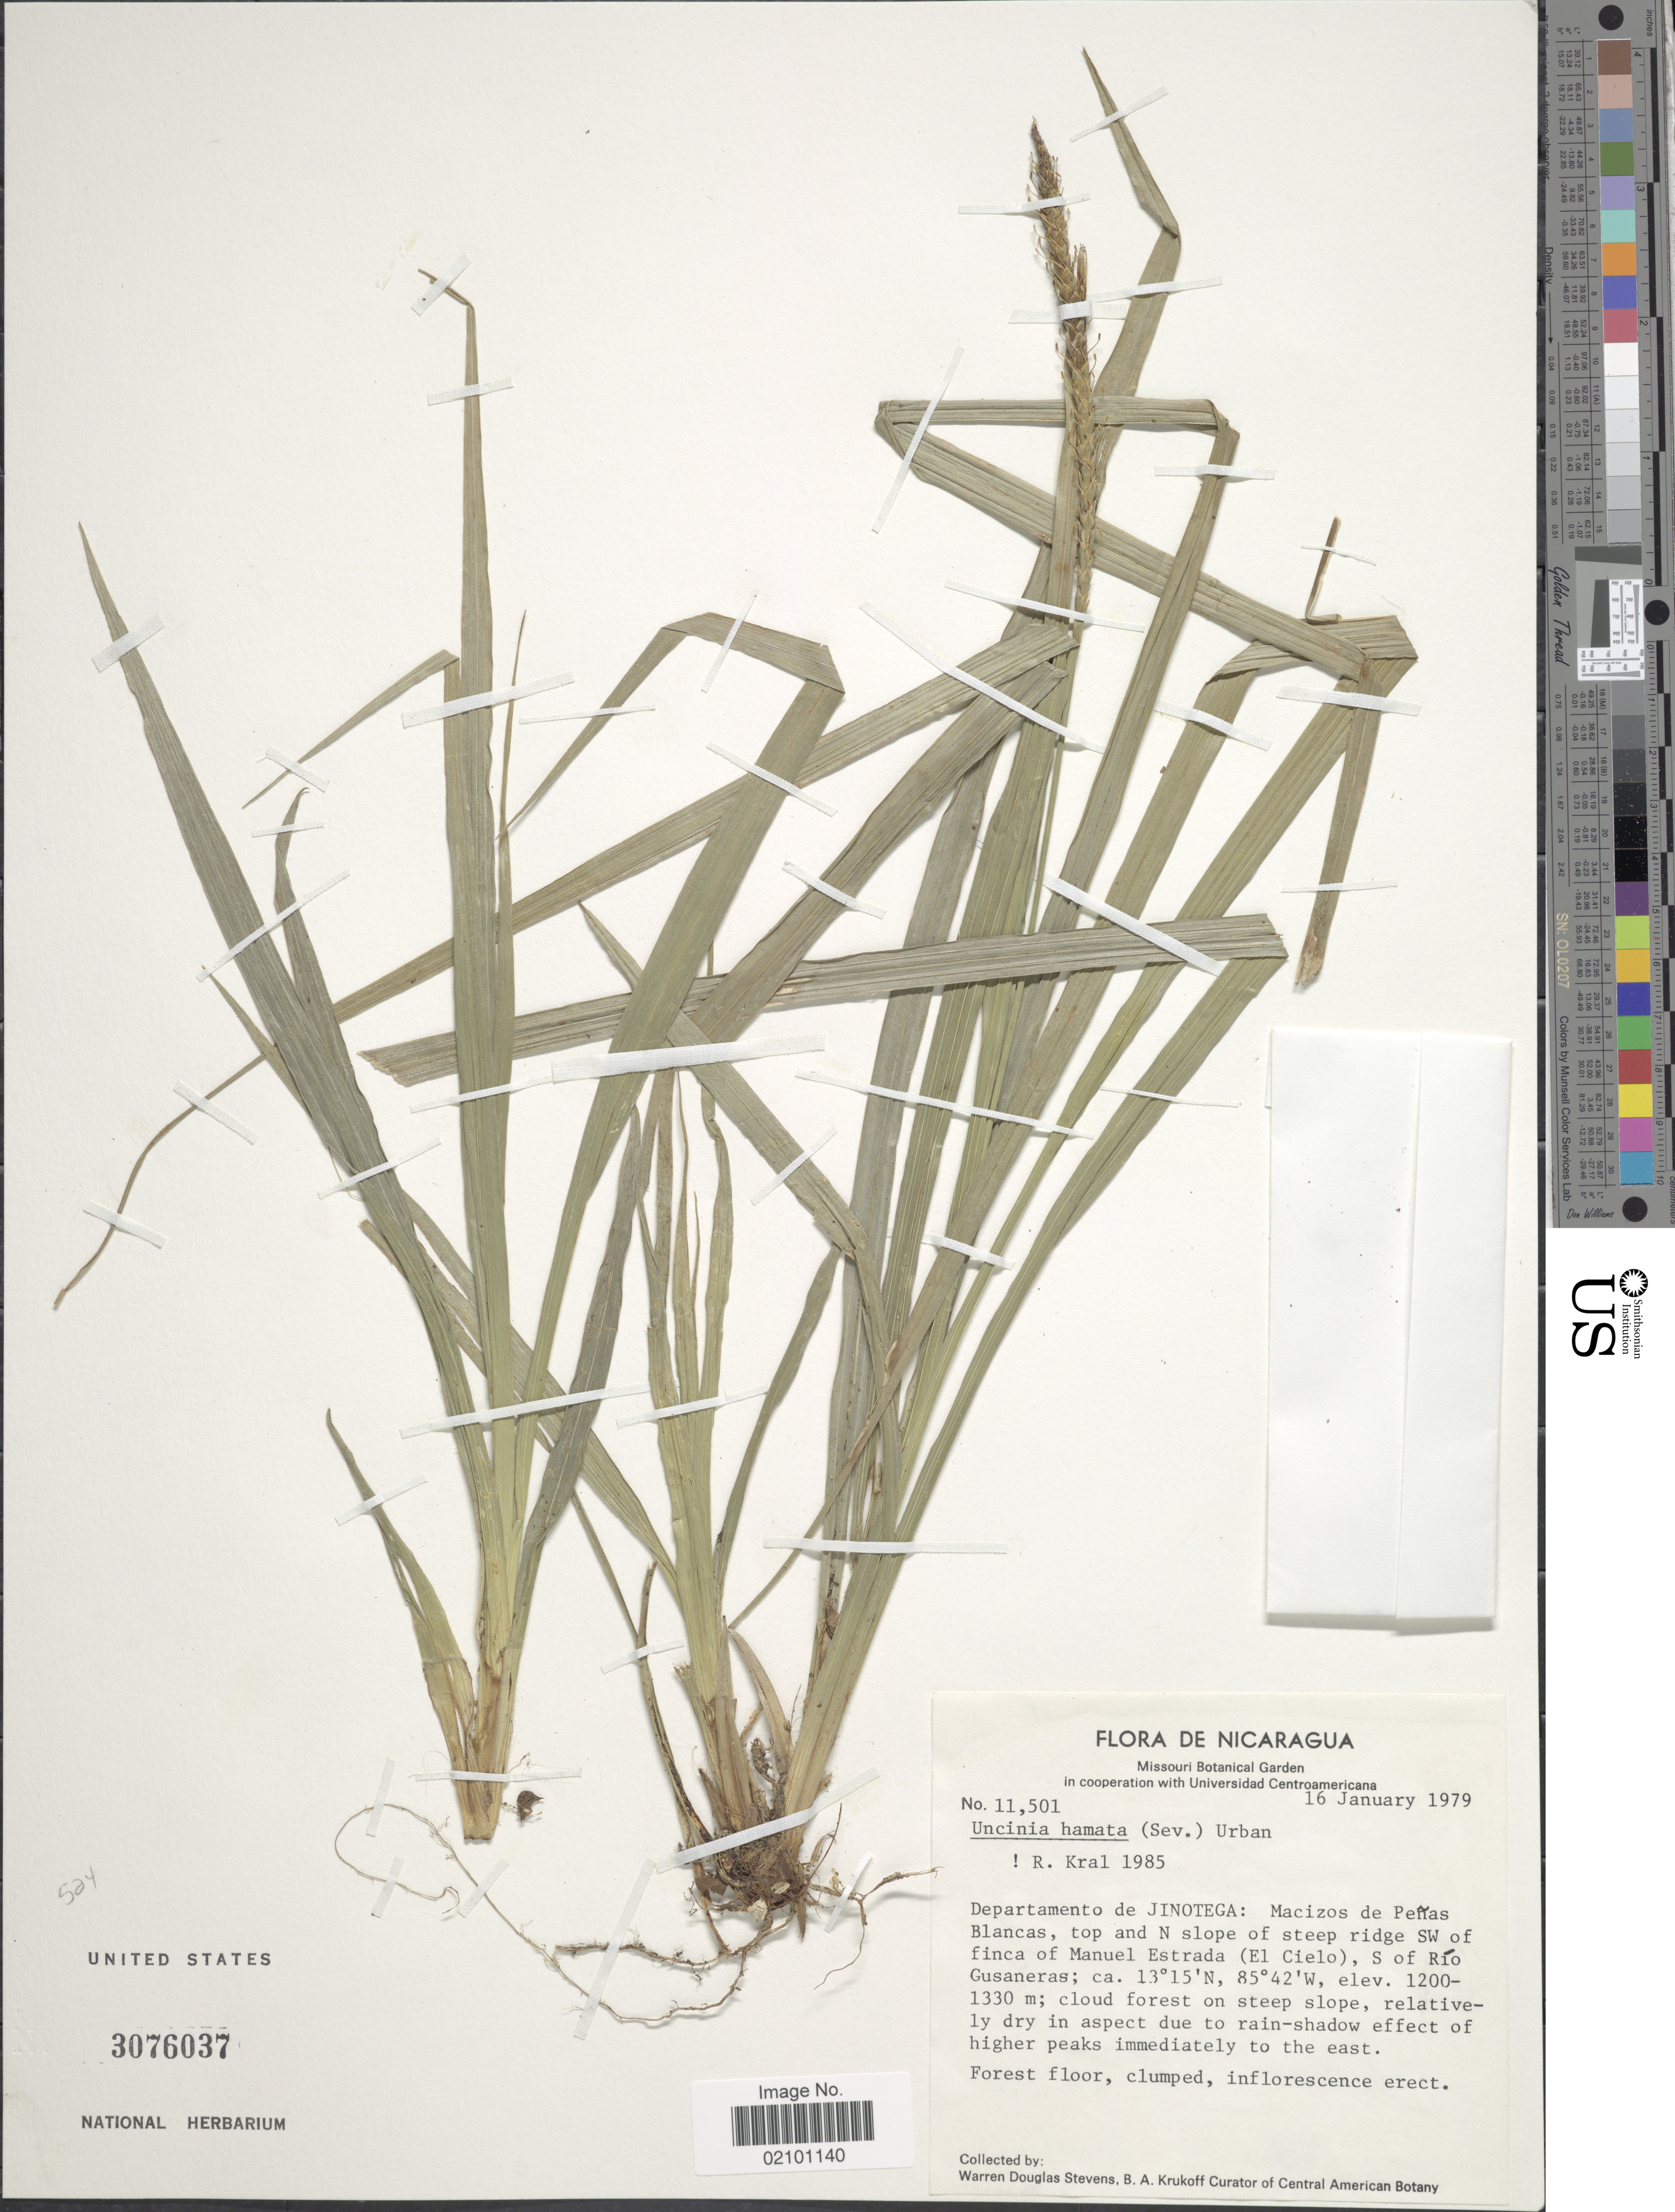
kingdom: Plantae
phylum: Tracheophyta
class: Liliopsida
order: Poales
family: Cyperaceae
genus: Carex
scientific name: Carex hamata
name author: Sw.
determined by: Jimnéz-Mejias, Pedro, (UPOS), Universidad Pablo de Olavide (SPAIN)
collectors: W. D. Stevens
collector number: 11501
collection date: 1979-01-16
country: Nicaragua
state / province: Jinotega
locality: Macizos de Penas Blancas, top and N slope of steep ridge SW of finca of Manuel Estrada (El Cielo), S of Rio Gusaneras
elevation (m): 1200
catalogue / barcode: US 3076037